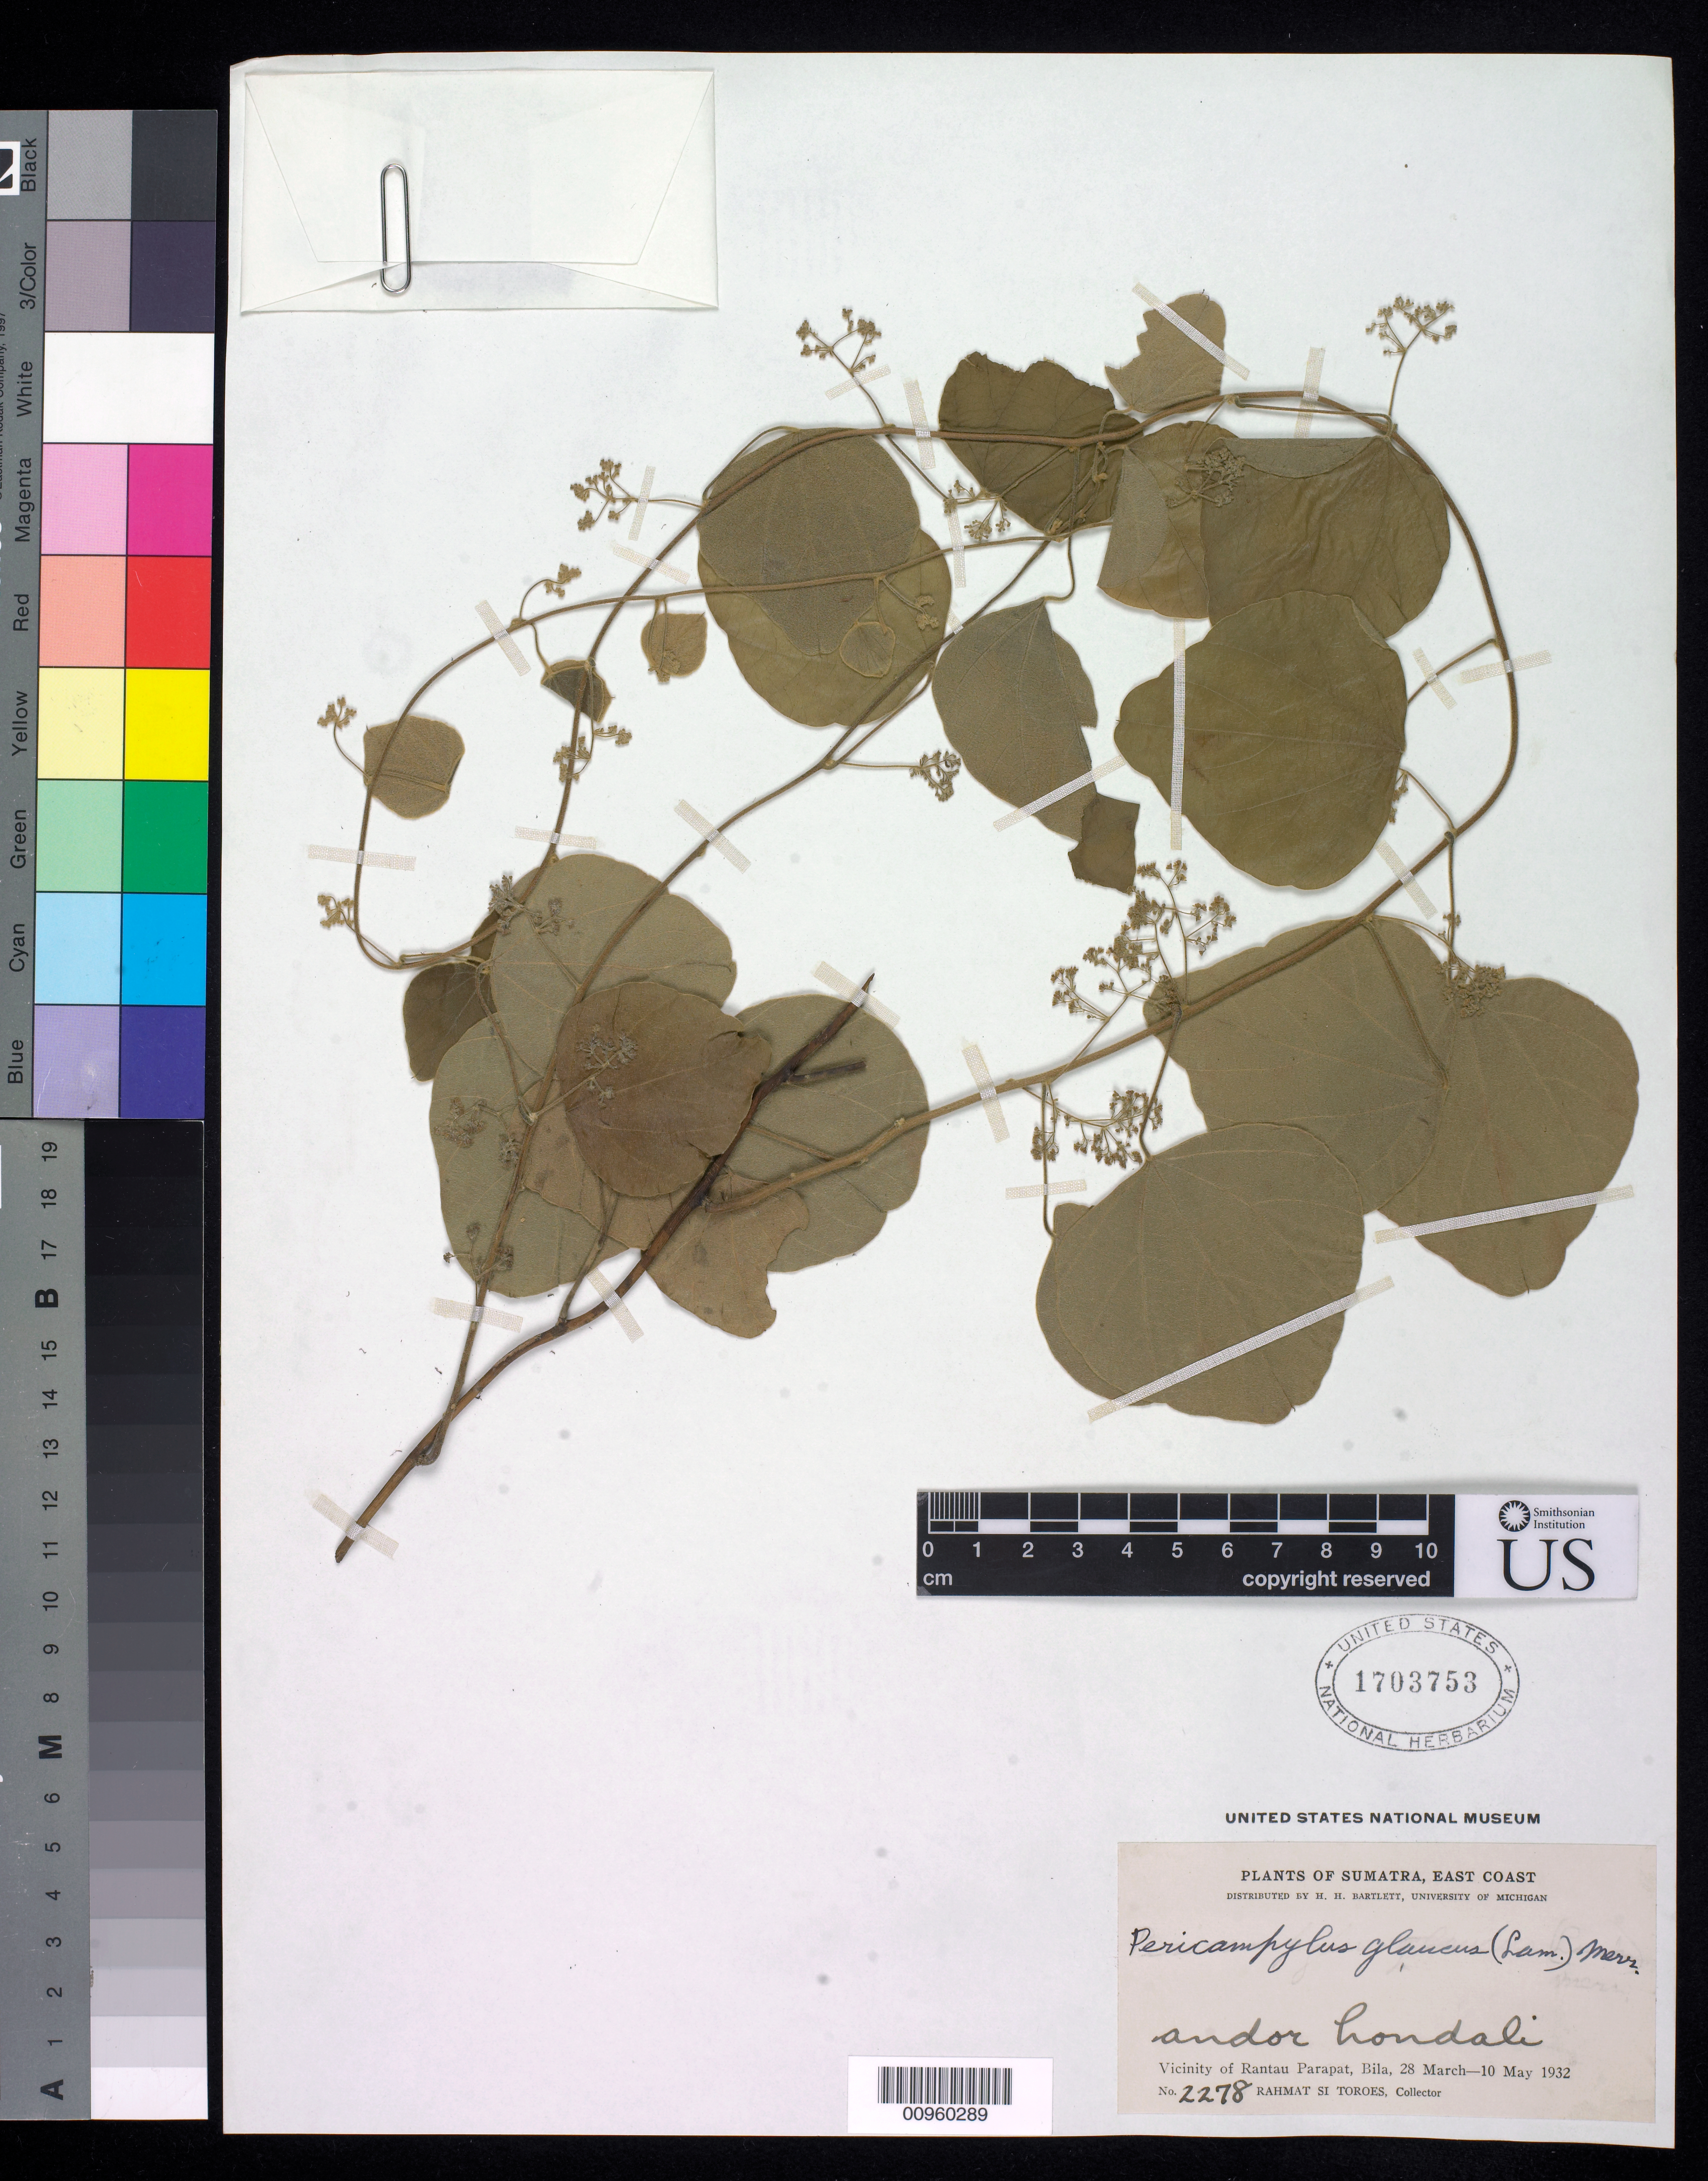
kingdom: Plantae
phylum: Tracheophyta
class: Magnoliopsida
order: Ranunculales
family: Menispermaceae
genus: Pericampylus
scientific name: Pericampylus glaucus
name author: (Lam.) Merr.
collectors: Rahmat Si Boeea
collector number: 2278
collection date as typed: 28 Mar 1932 to 10 May 1932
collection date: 1932-03-28/1932-05-10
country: Indonesia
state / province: Sumatra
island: Sumatra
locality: East Coast, Vicinity of Rantau Parapat, Bila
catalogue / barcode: US 1703753